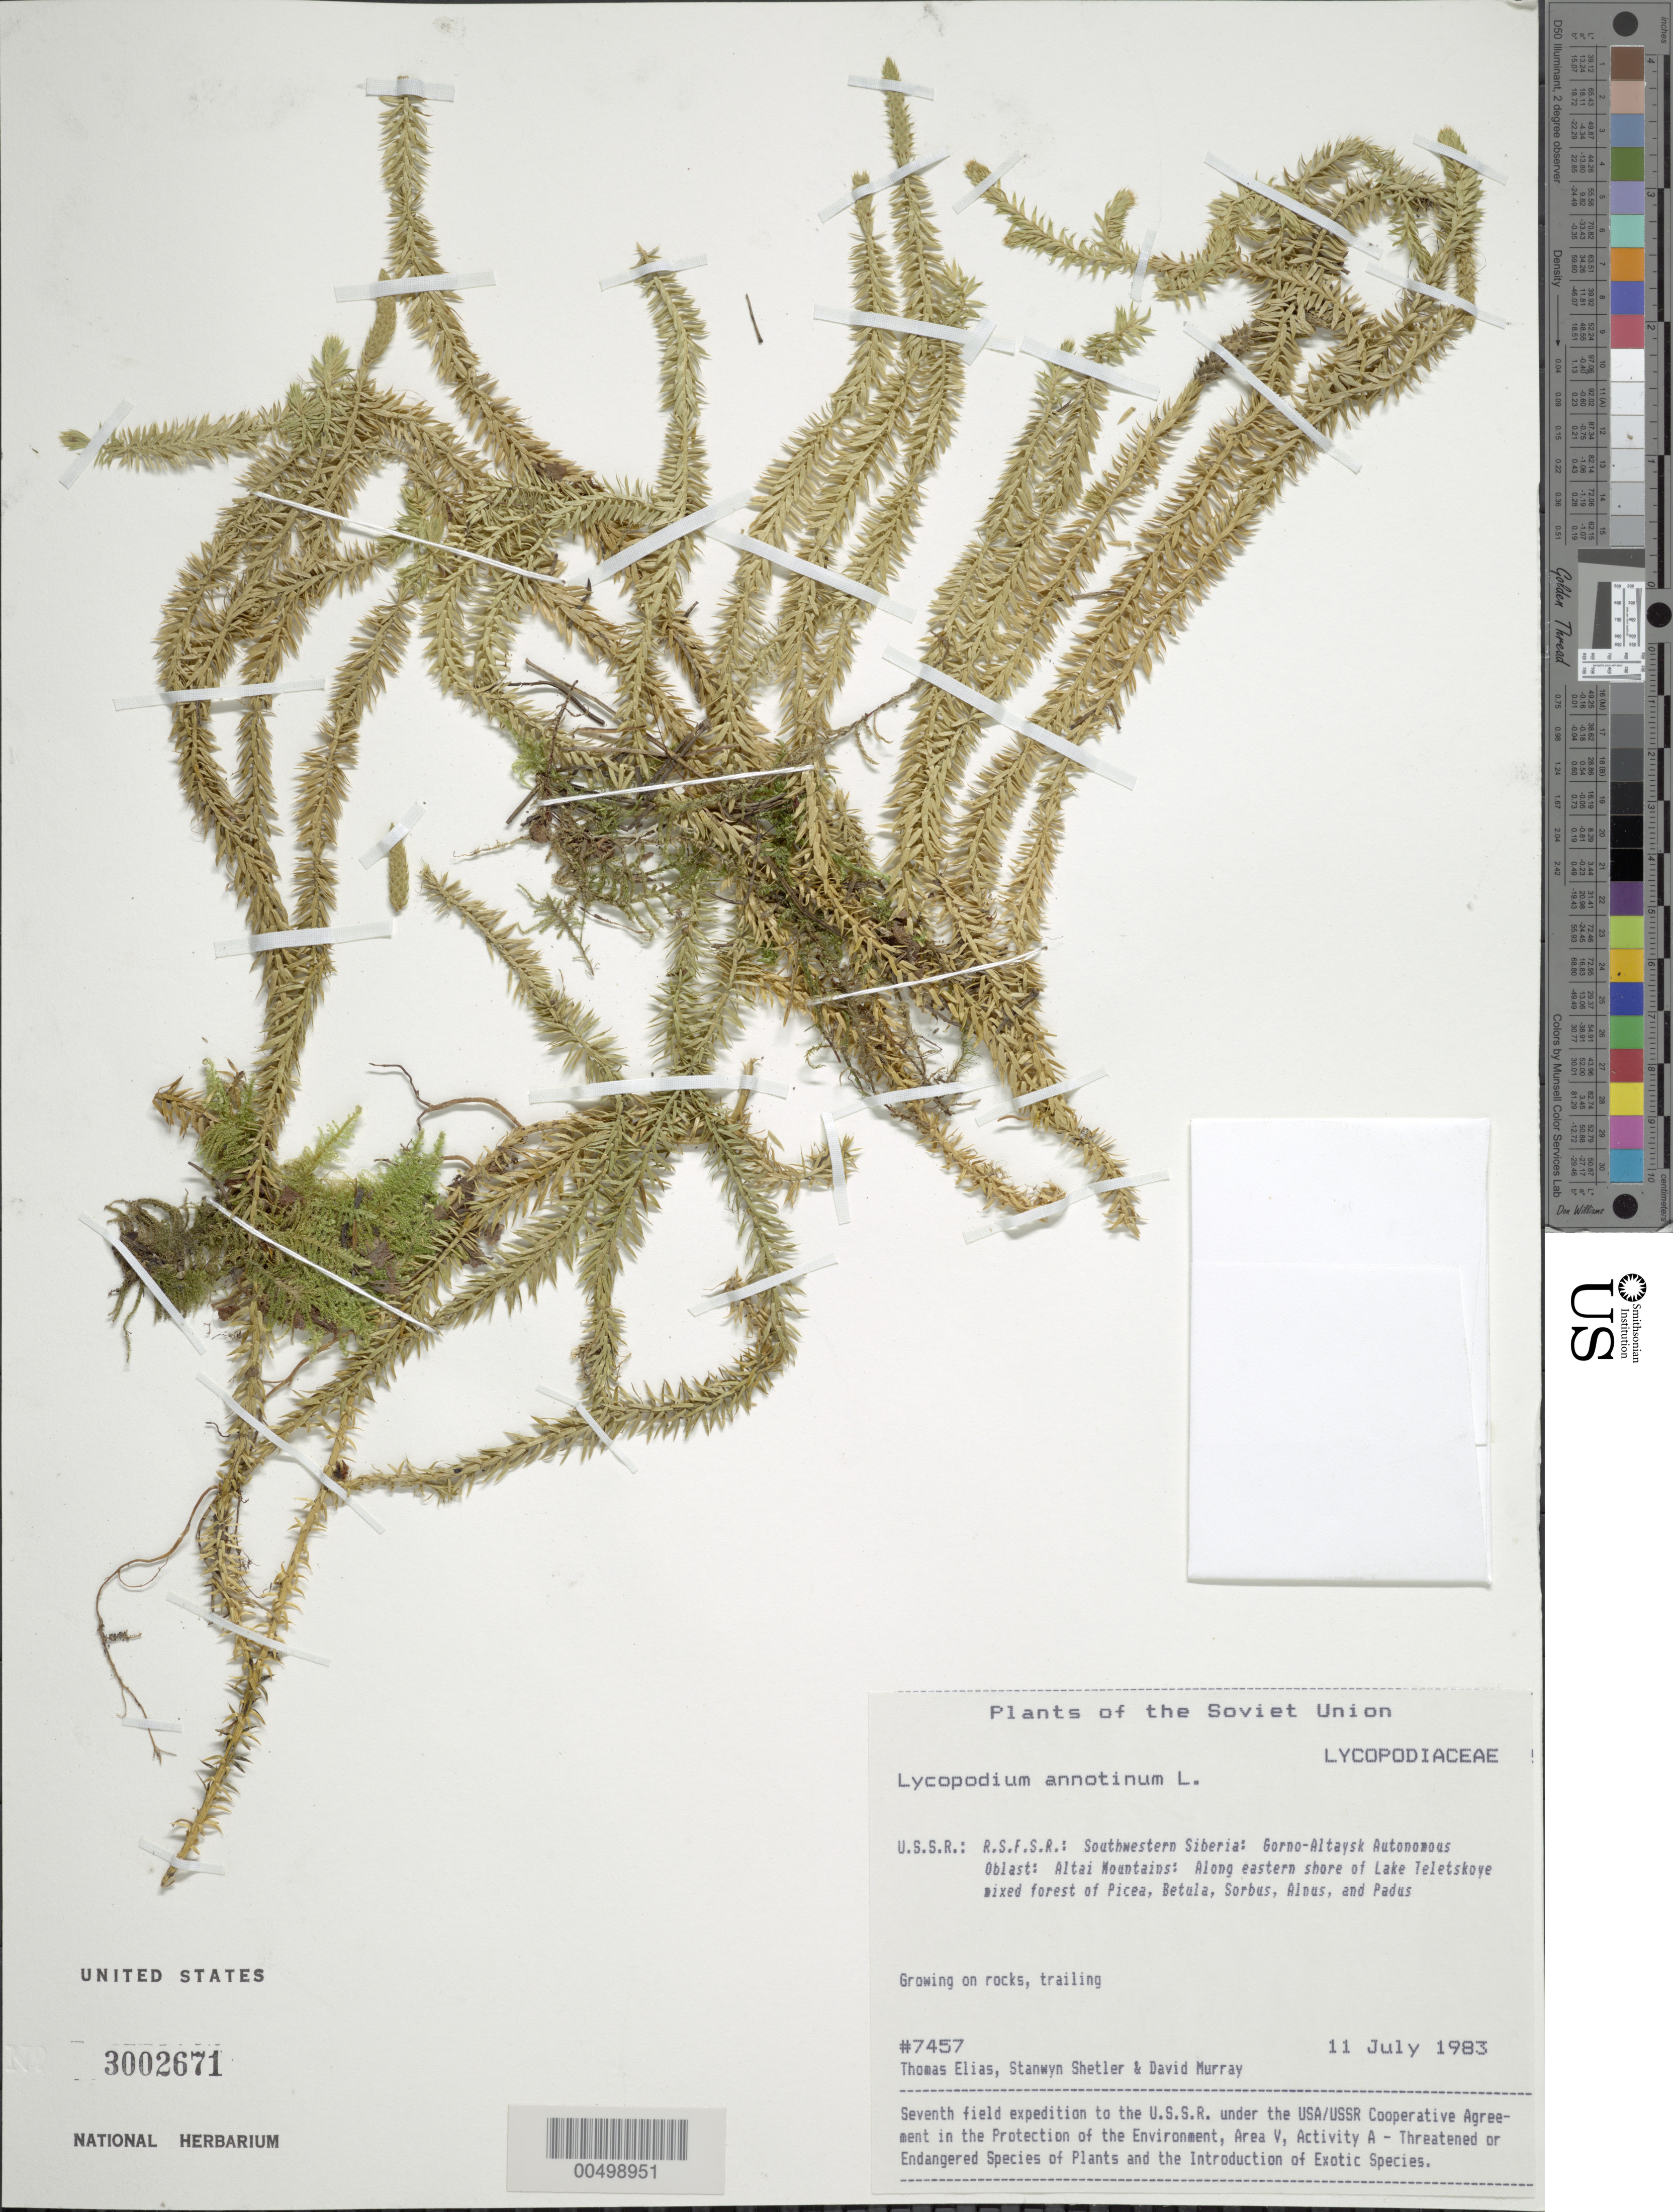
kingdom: Plantae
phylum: Tracheophyta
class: Lycopodiopsida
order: Lycopodiales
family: Lycopodiaceae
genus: Spinulum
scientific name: Spinulum annotinum subsp. annotinum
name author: (L.) A. Haines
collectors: T. Elias, S. Shetler & D. F. Murray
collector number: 7457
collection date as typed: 11 Jul 1983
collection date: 1983-07-11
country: Russian Federation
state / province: Altai Republic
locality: Altai Mountains, along eastern shore of Lake Teletskoye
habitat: mixed forest of Picea, Betula, Sorbus, Alnus and Padus; growing on rocks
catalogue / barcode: US 3002671